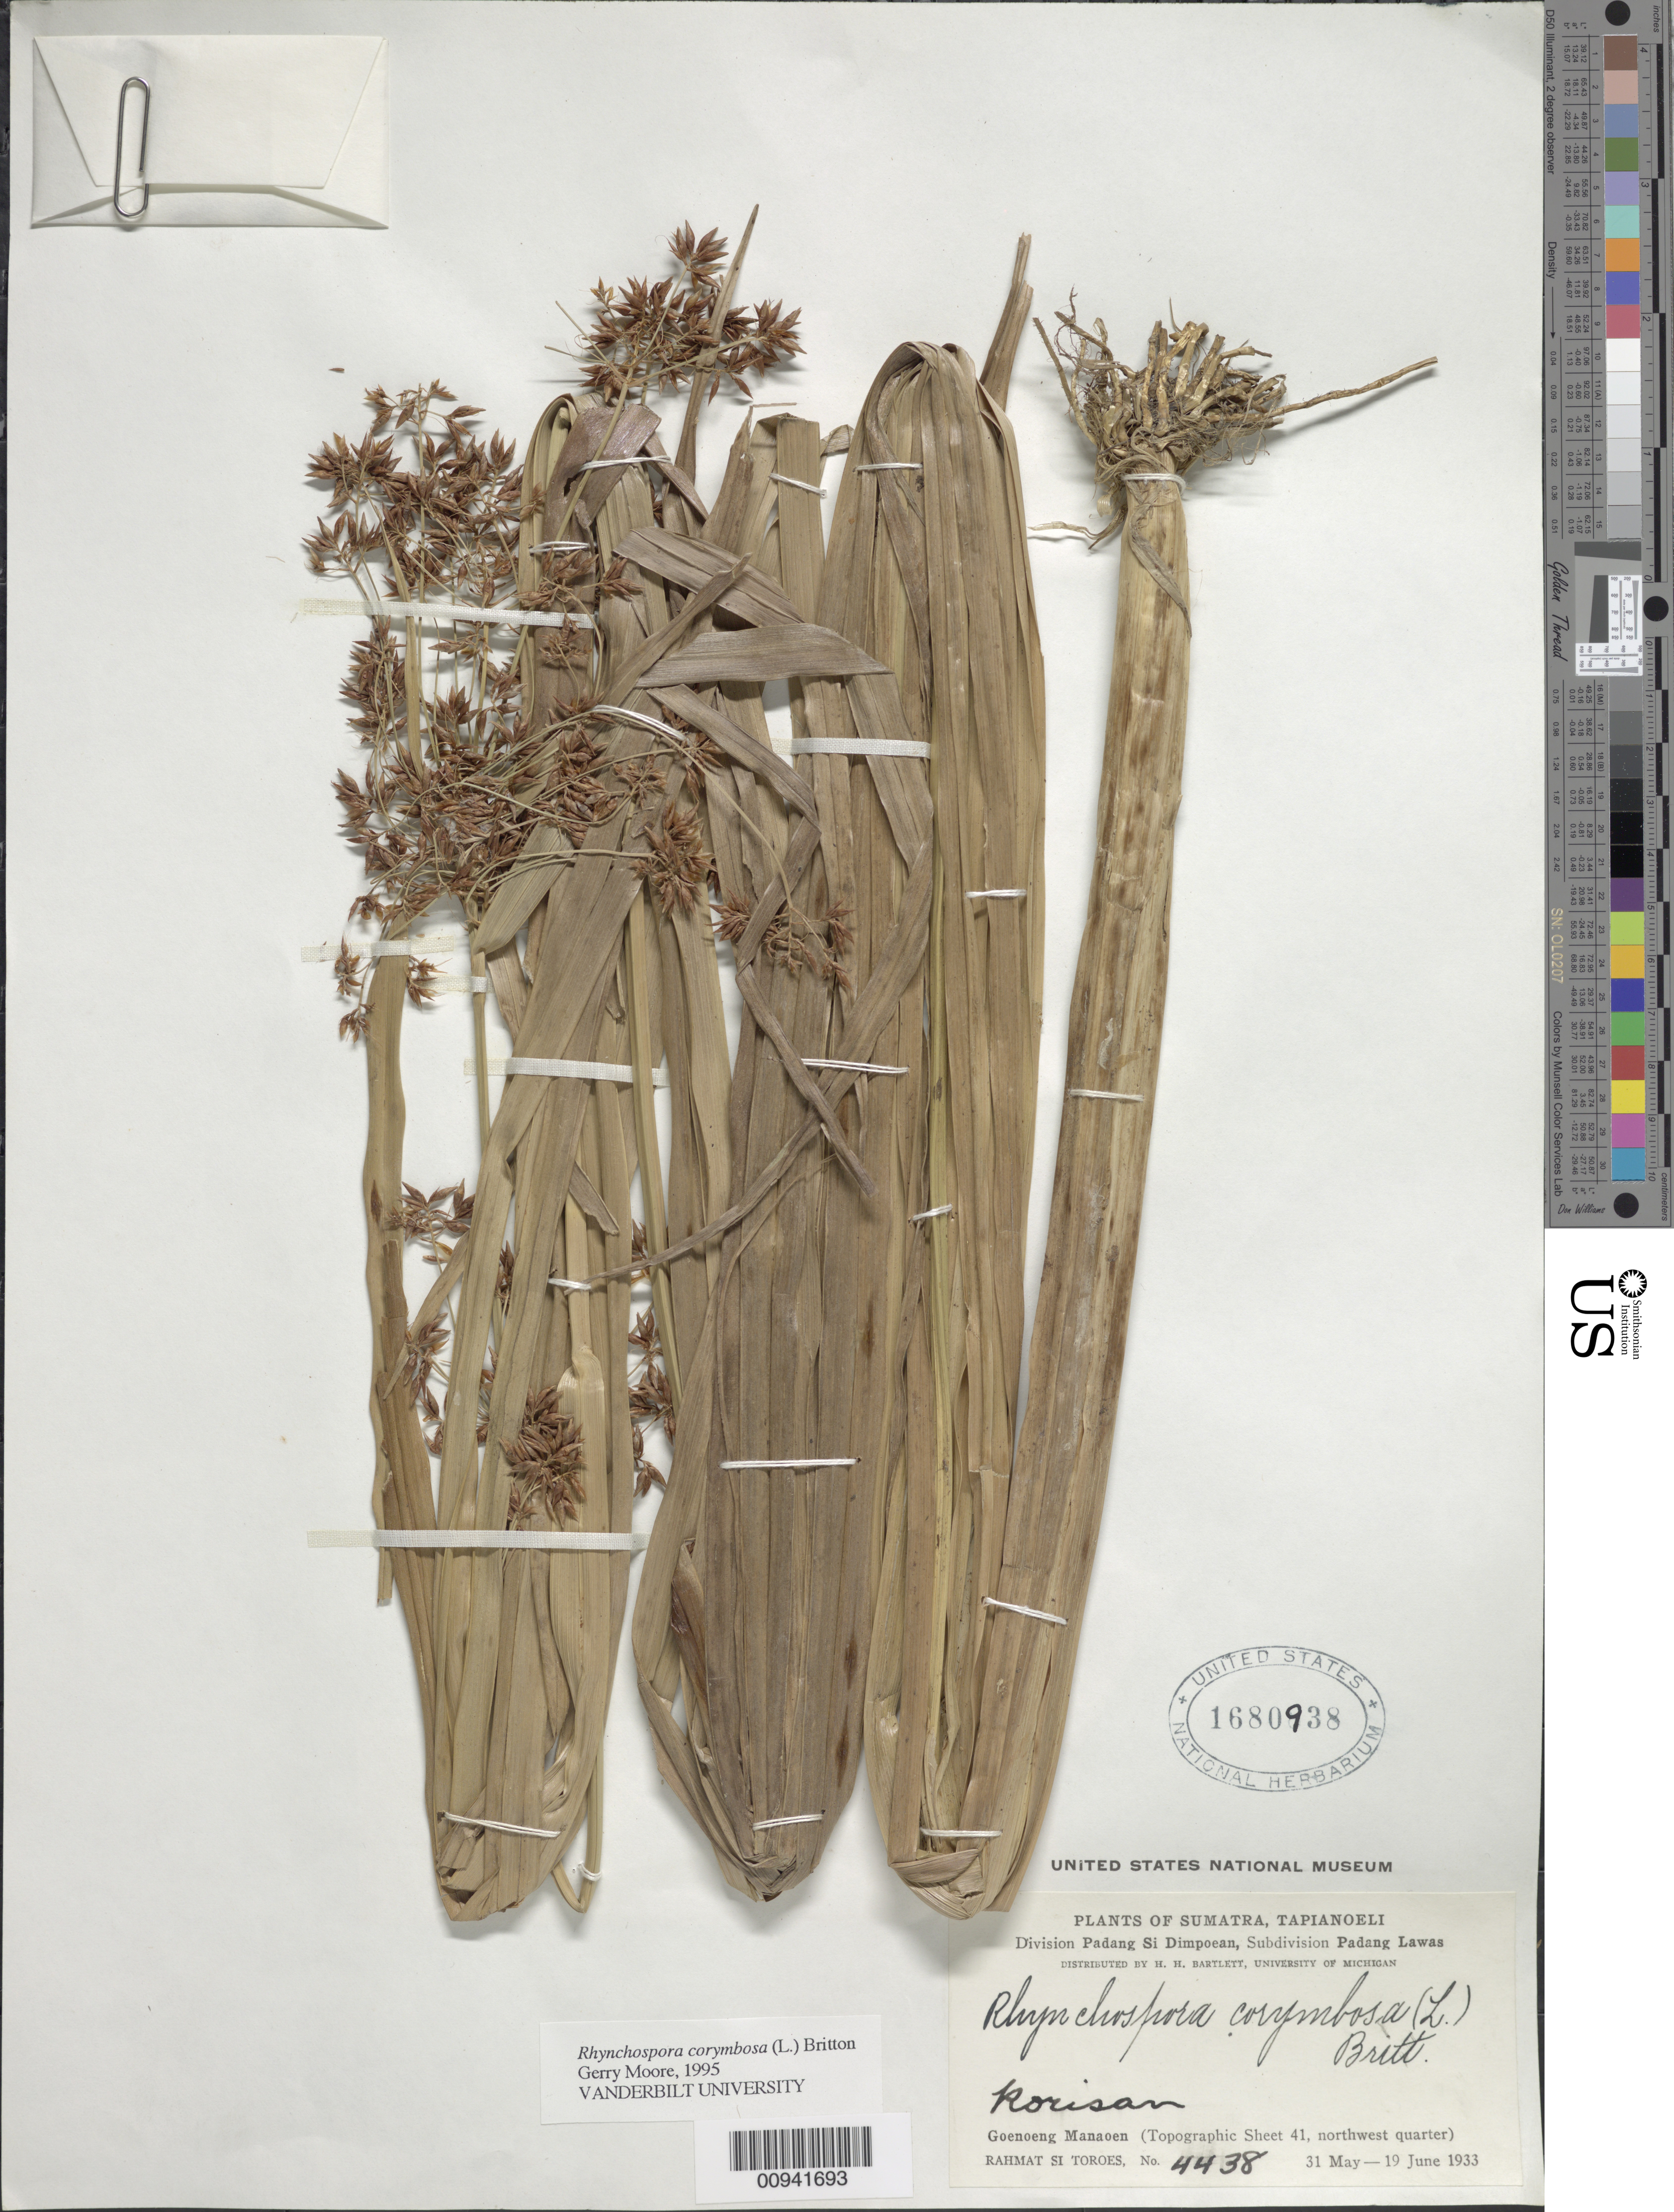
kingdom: Plantae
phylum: Tracheophyta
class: Liliopsida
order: Poales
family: Cyperaceae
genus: Rhynchospora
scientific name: Rhynchospora corymbosa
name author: (L.) Britton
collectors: Rahmat Si Boeea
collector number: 4438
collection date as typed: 31 May 1933 to 19 Jun 1933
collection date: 1933-05-31/1933-06-19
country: Indonesia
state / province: Sumatra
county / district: Sumatra Utara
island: Sumatra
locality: Goenoeng Manaoen. Padang Lawas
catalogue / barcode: US 1680938